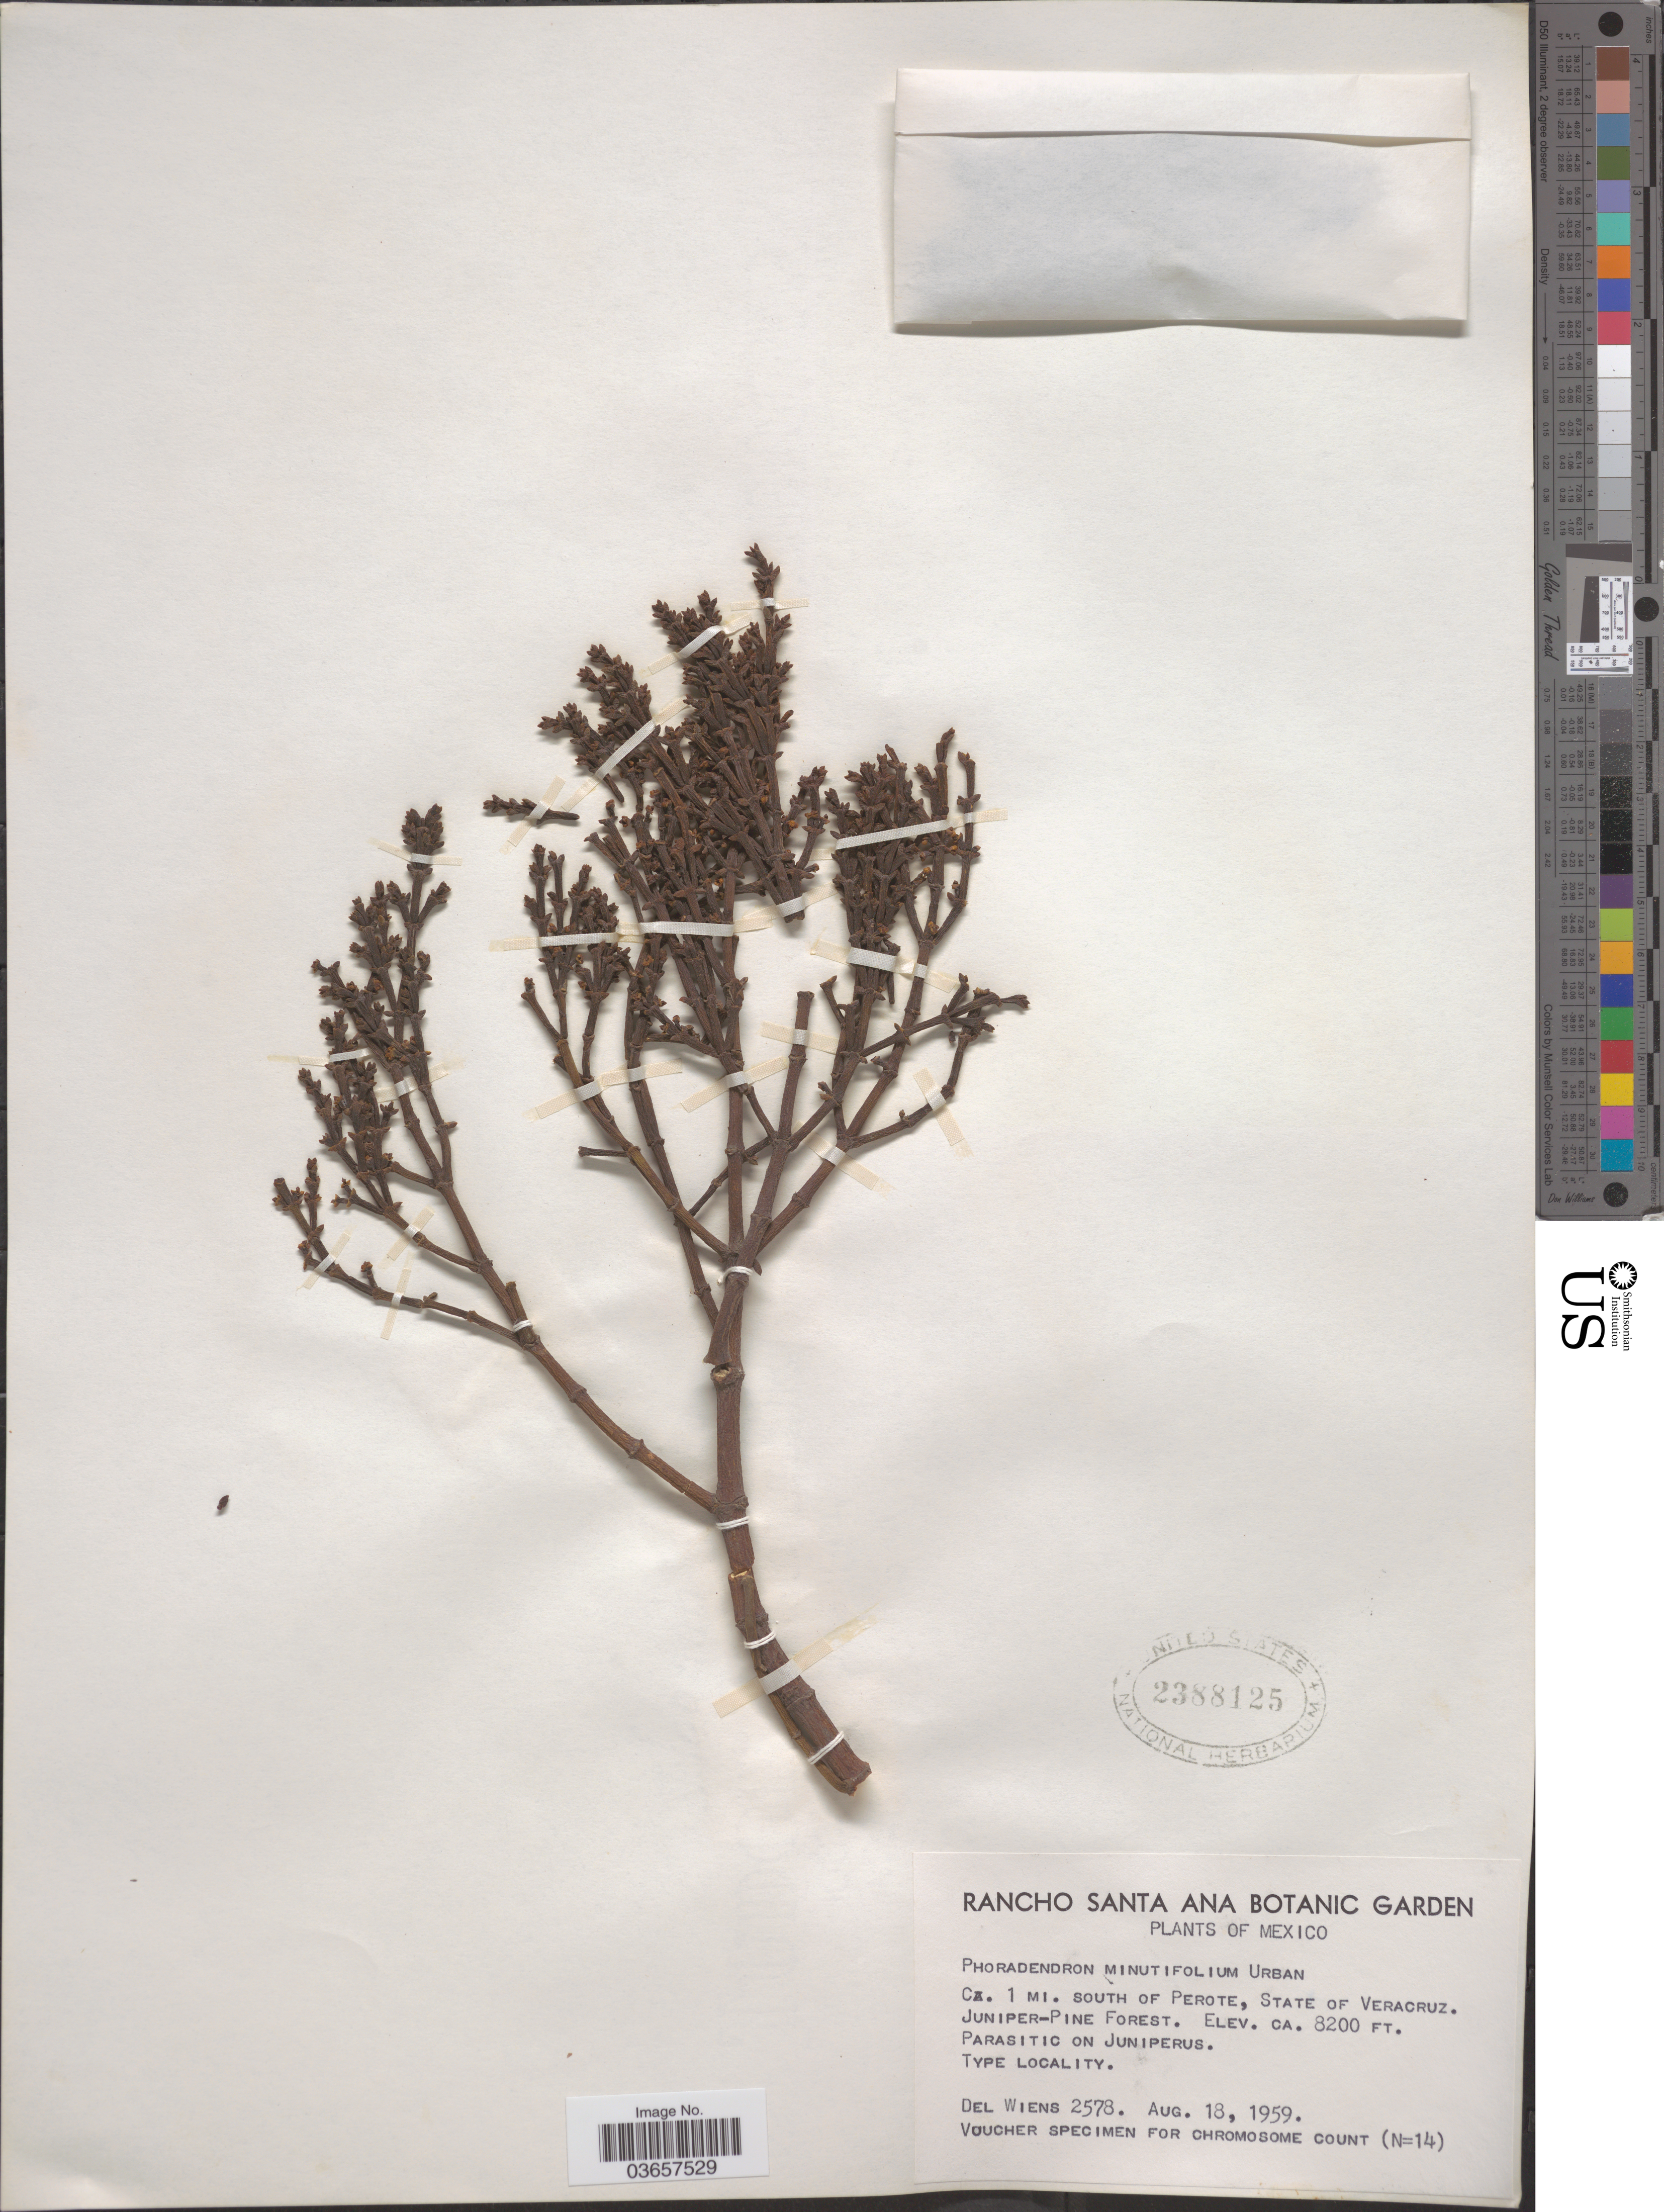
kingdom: Plantae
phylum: Tracheophyta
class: Magnoliopsida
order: Santalales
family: Viscaceae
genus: Phoradendron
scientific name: Phoradendron minutifolium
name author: Urb.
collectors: D. Wiens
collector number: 2578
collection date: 1959-08-18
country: Mexico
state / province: Veracruz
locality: Ca. 1 mi. south of Perote, State of Veracruz.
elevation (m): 2499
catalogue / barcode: US 2388125